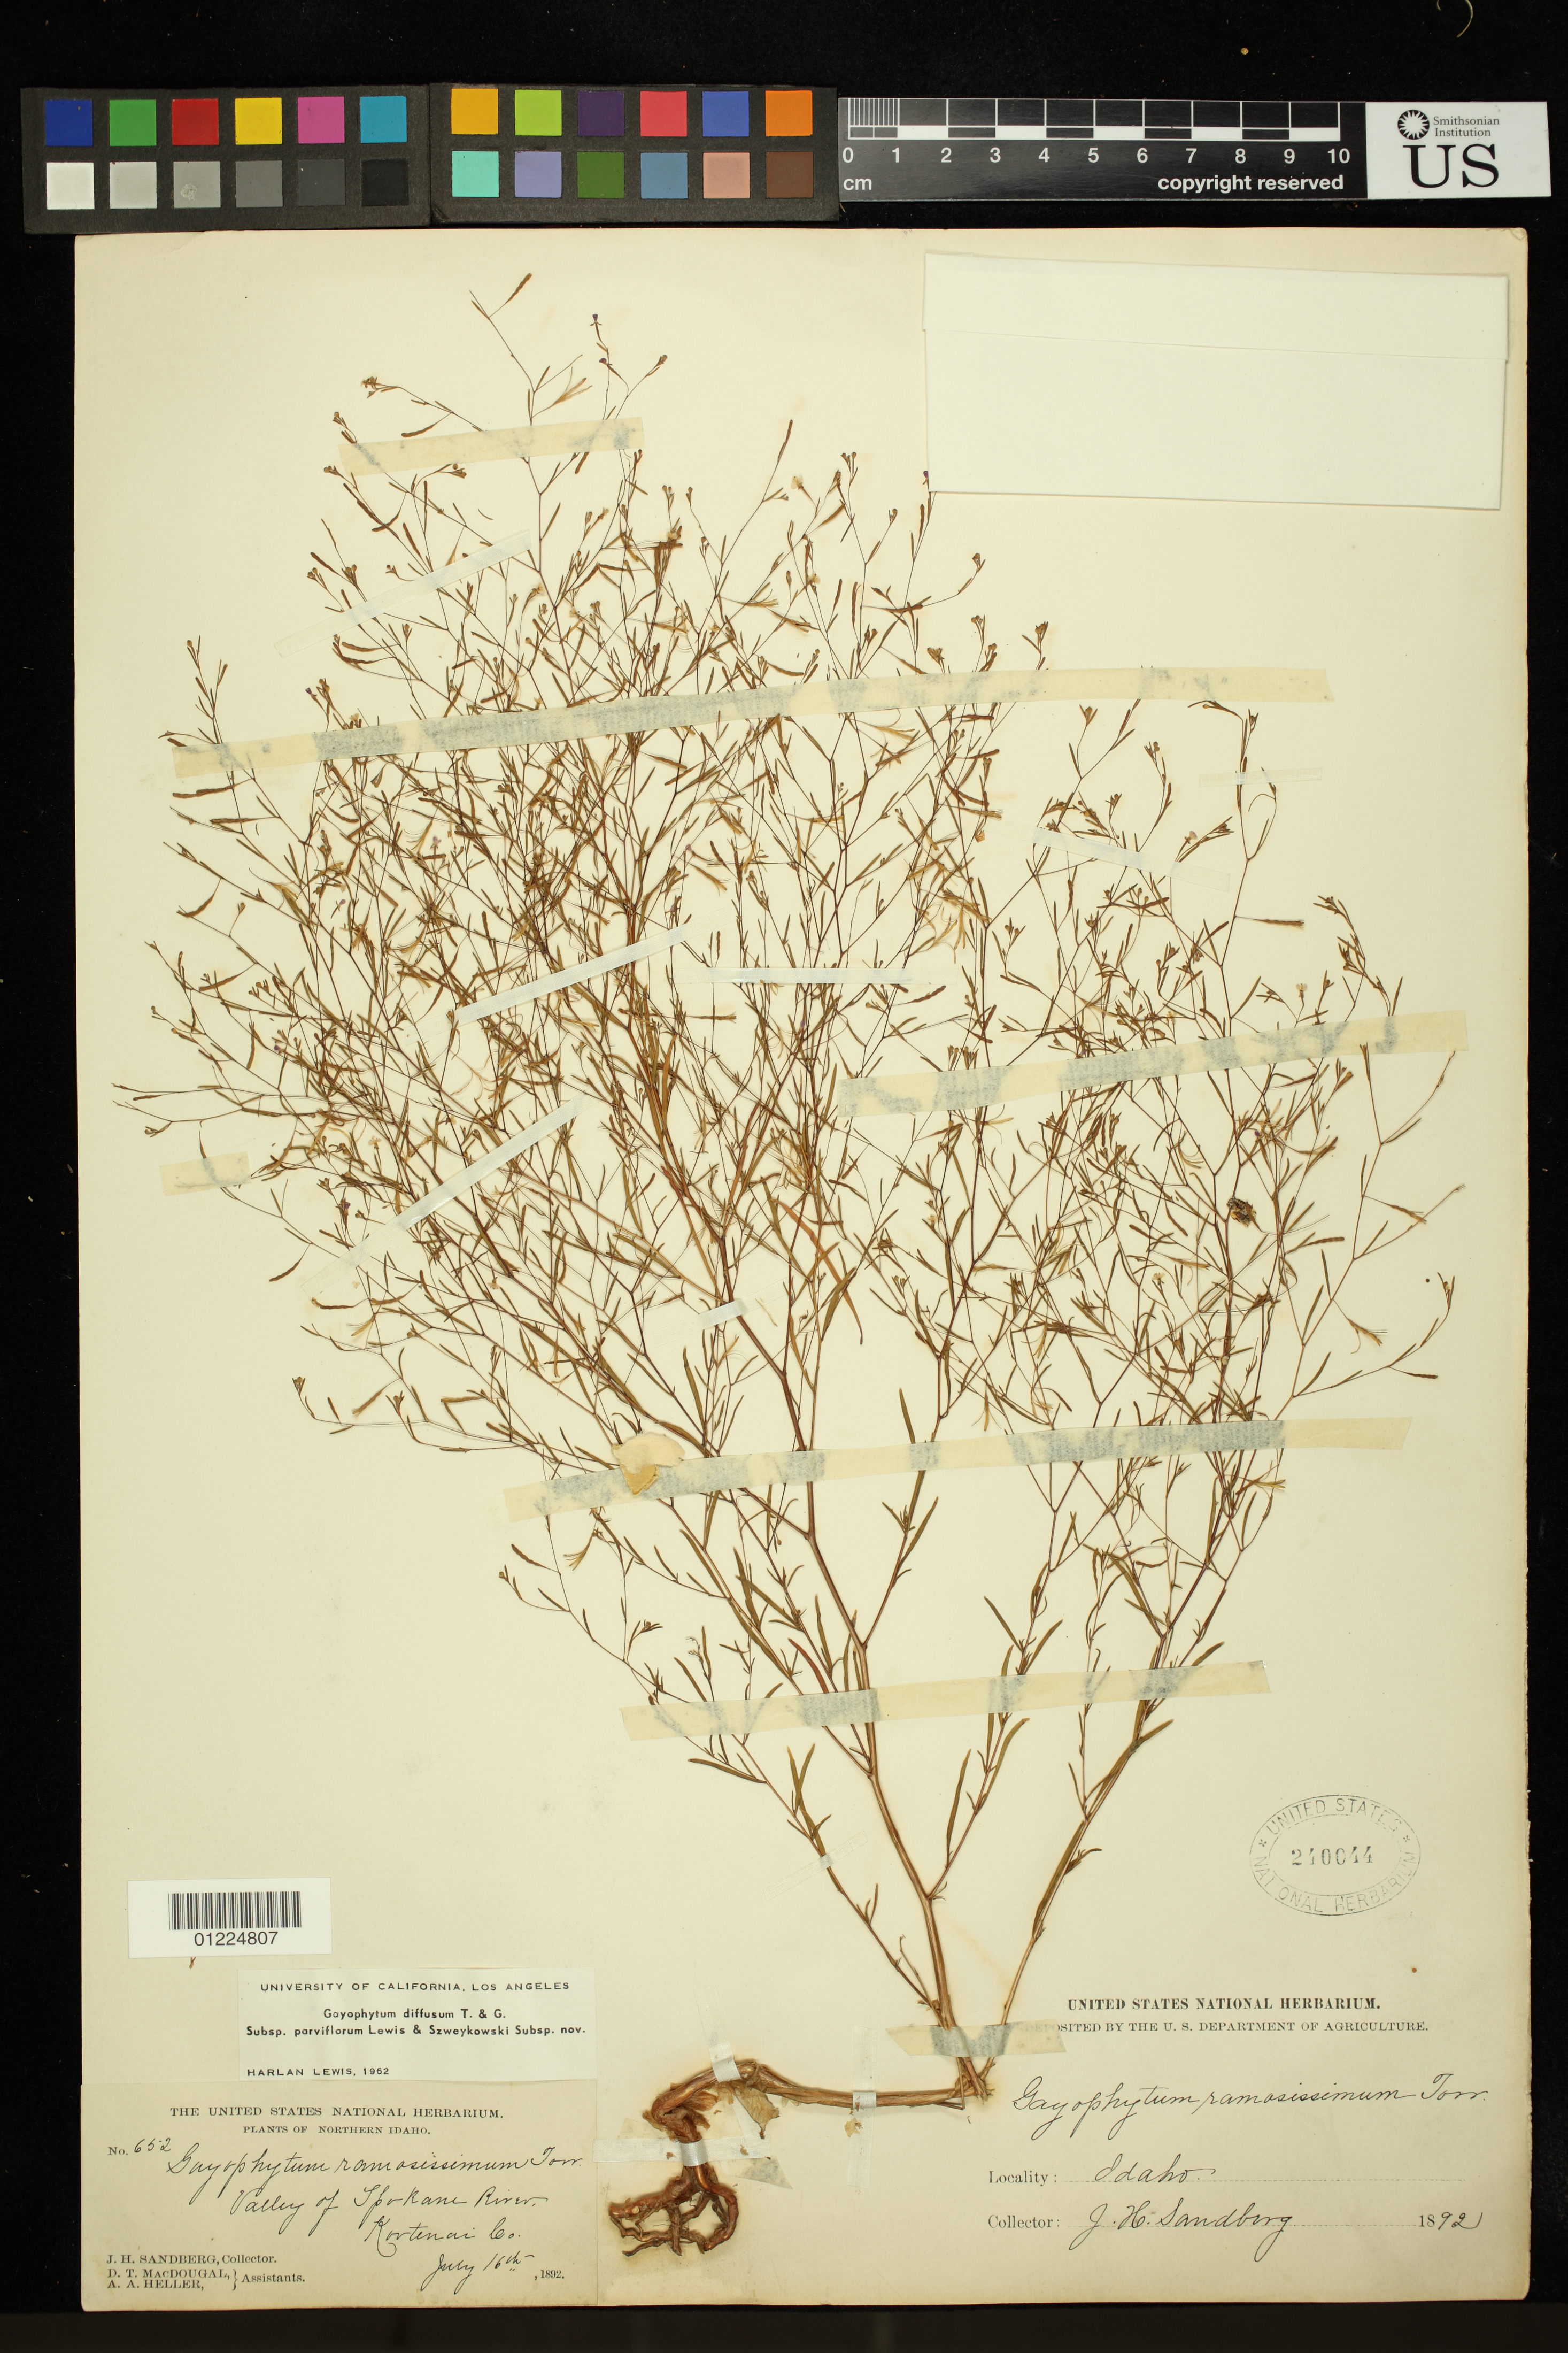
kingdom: Plantae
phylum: Tracheophyta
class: Magnoliopsida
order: Myrtales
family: Onagraceae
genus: Gayophytum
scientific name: Gayophytum diffusum subsp. parviflorum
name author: F. H. Lewis & Szweyk.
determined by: Lewis, H.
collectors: J. H. Sandberg, D. T. MacDougal & A. A. Heller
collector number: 652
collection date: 1892-07-16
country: United States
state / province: Idaho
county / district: Kootenai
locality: Valley of Spokane River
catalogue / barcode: US 240044